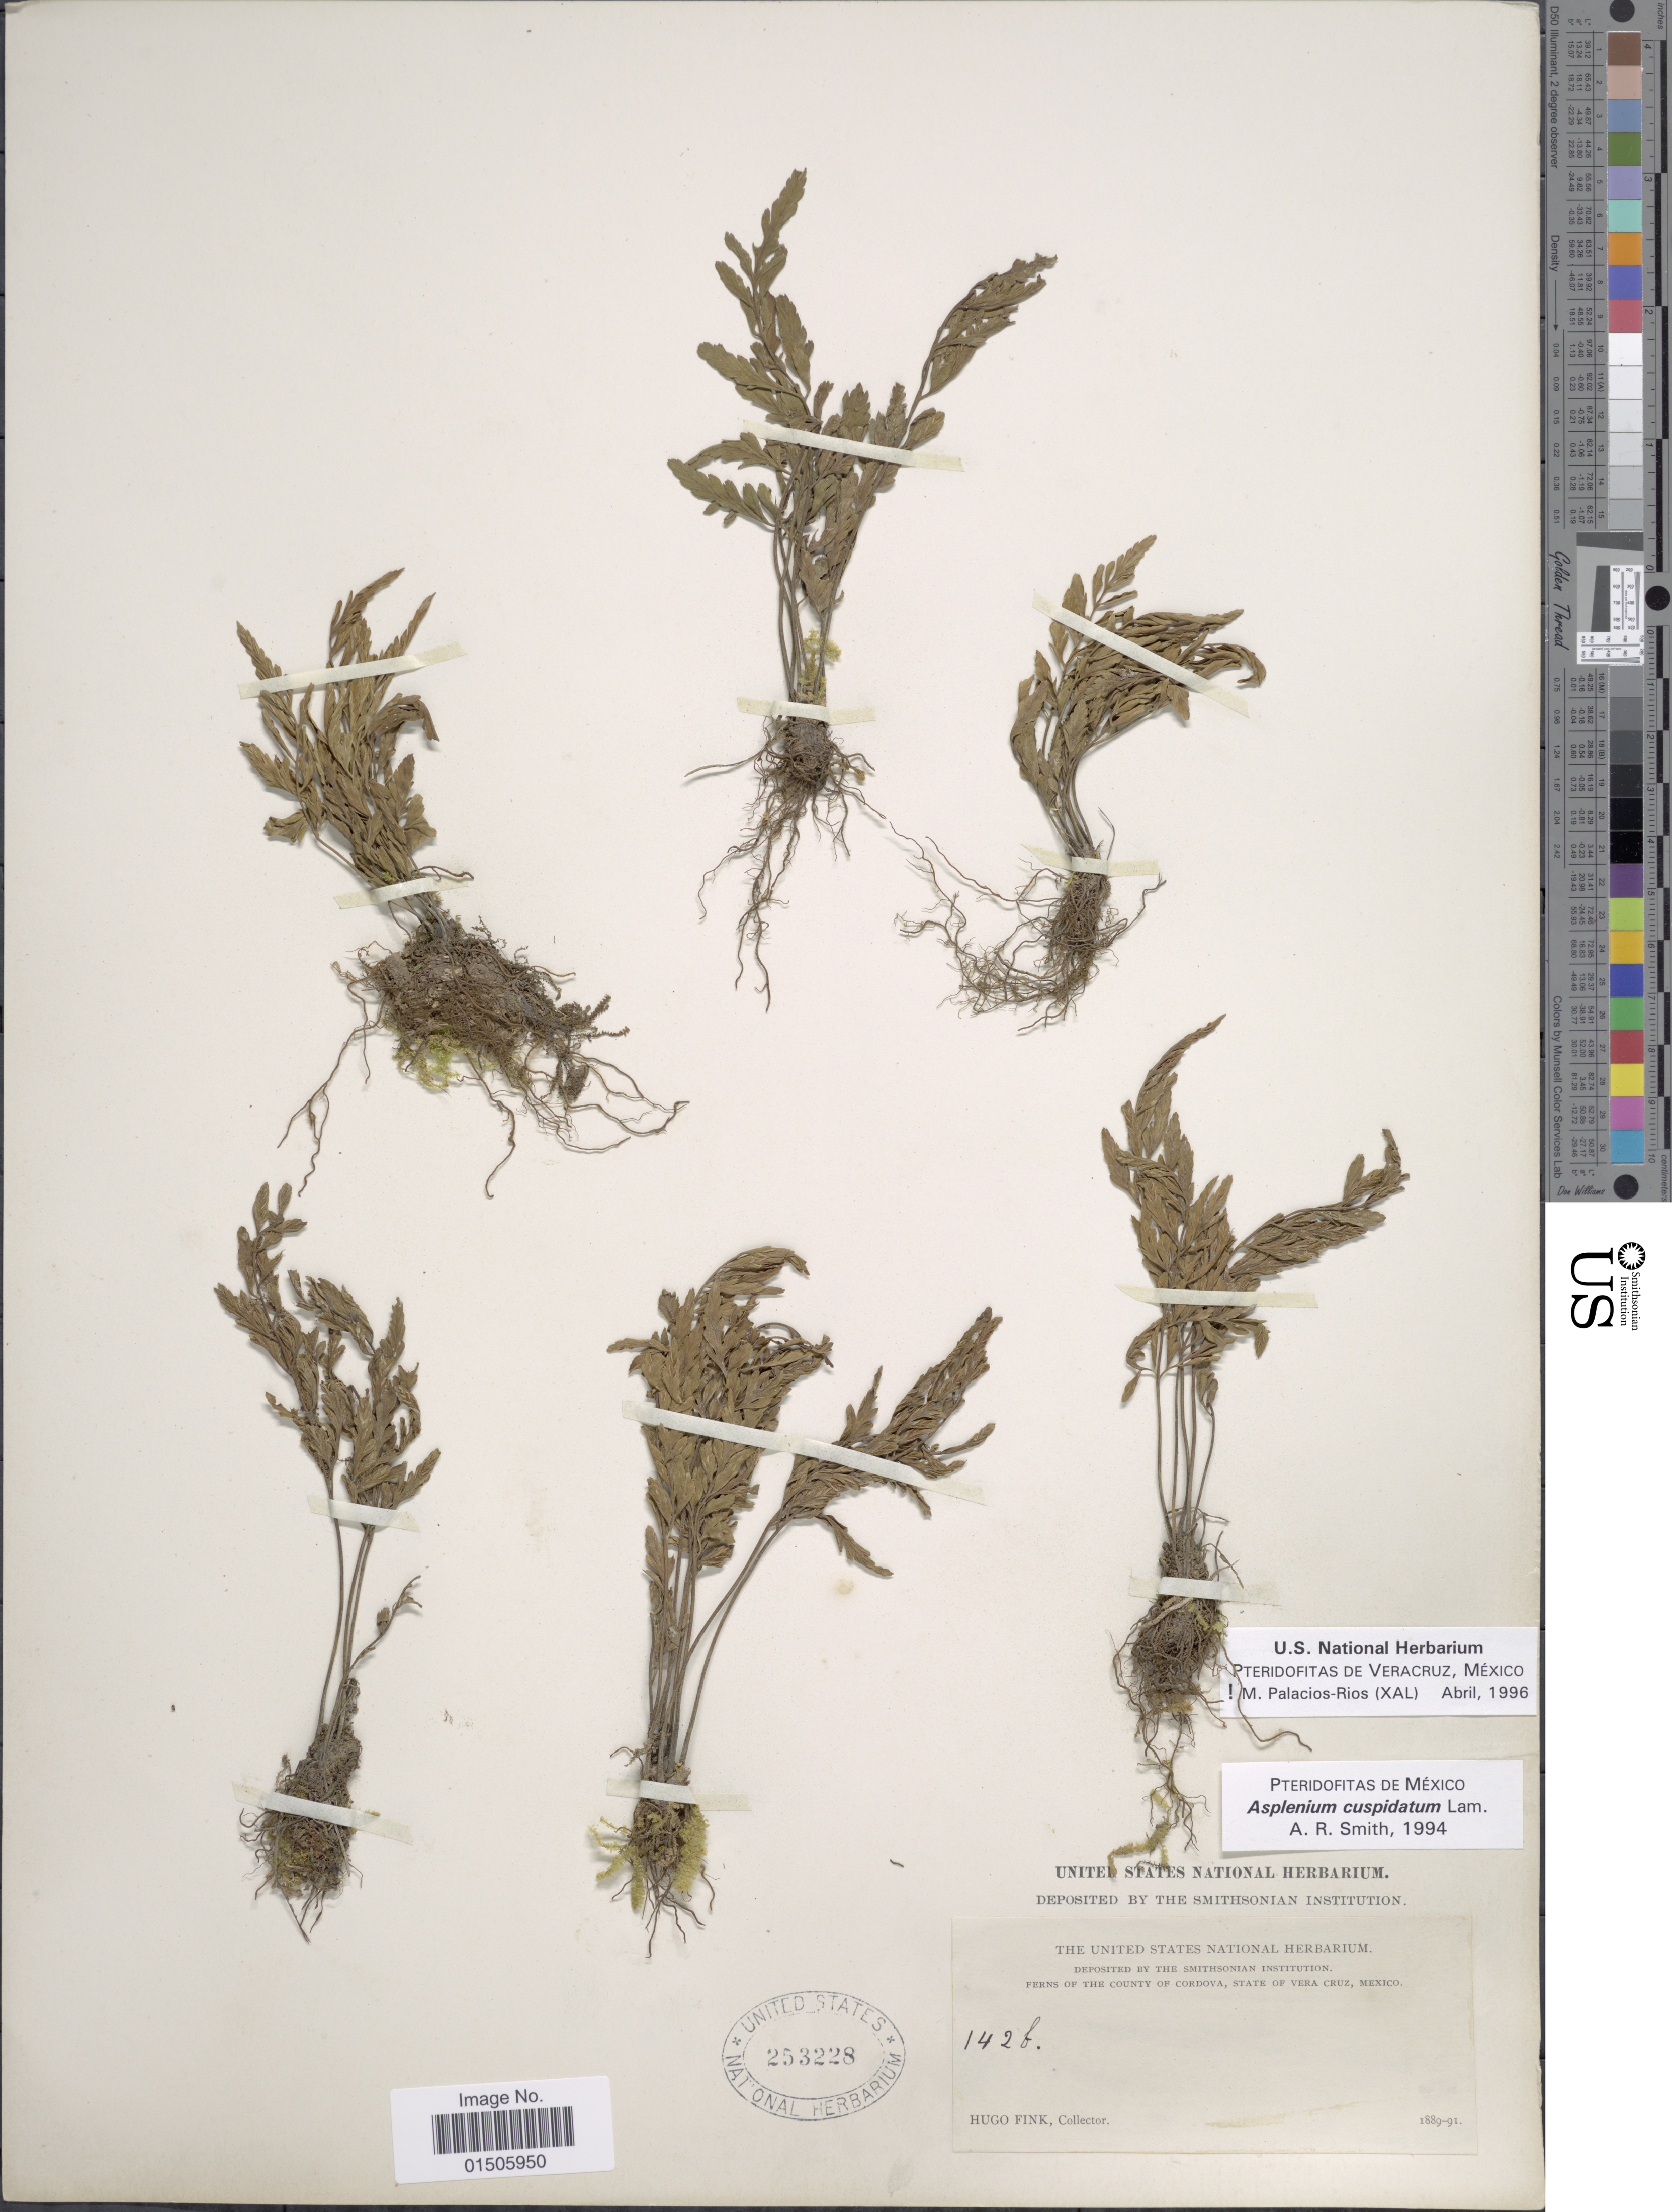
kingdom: Plantae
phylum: Tracheophyta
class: Polypodiopsida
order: Polypodiales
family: Aspleniaceae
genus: Asplenium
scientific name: Asplenium cuspidatum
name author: Lam.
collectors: H. Fink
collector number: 142b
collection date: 1889/1891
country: Mexico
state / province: Veracruz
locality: Ferns of the county of Cordova, State of Vera Cruz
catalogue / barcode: US 253228